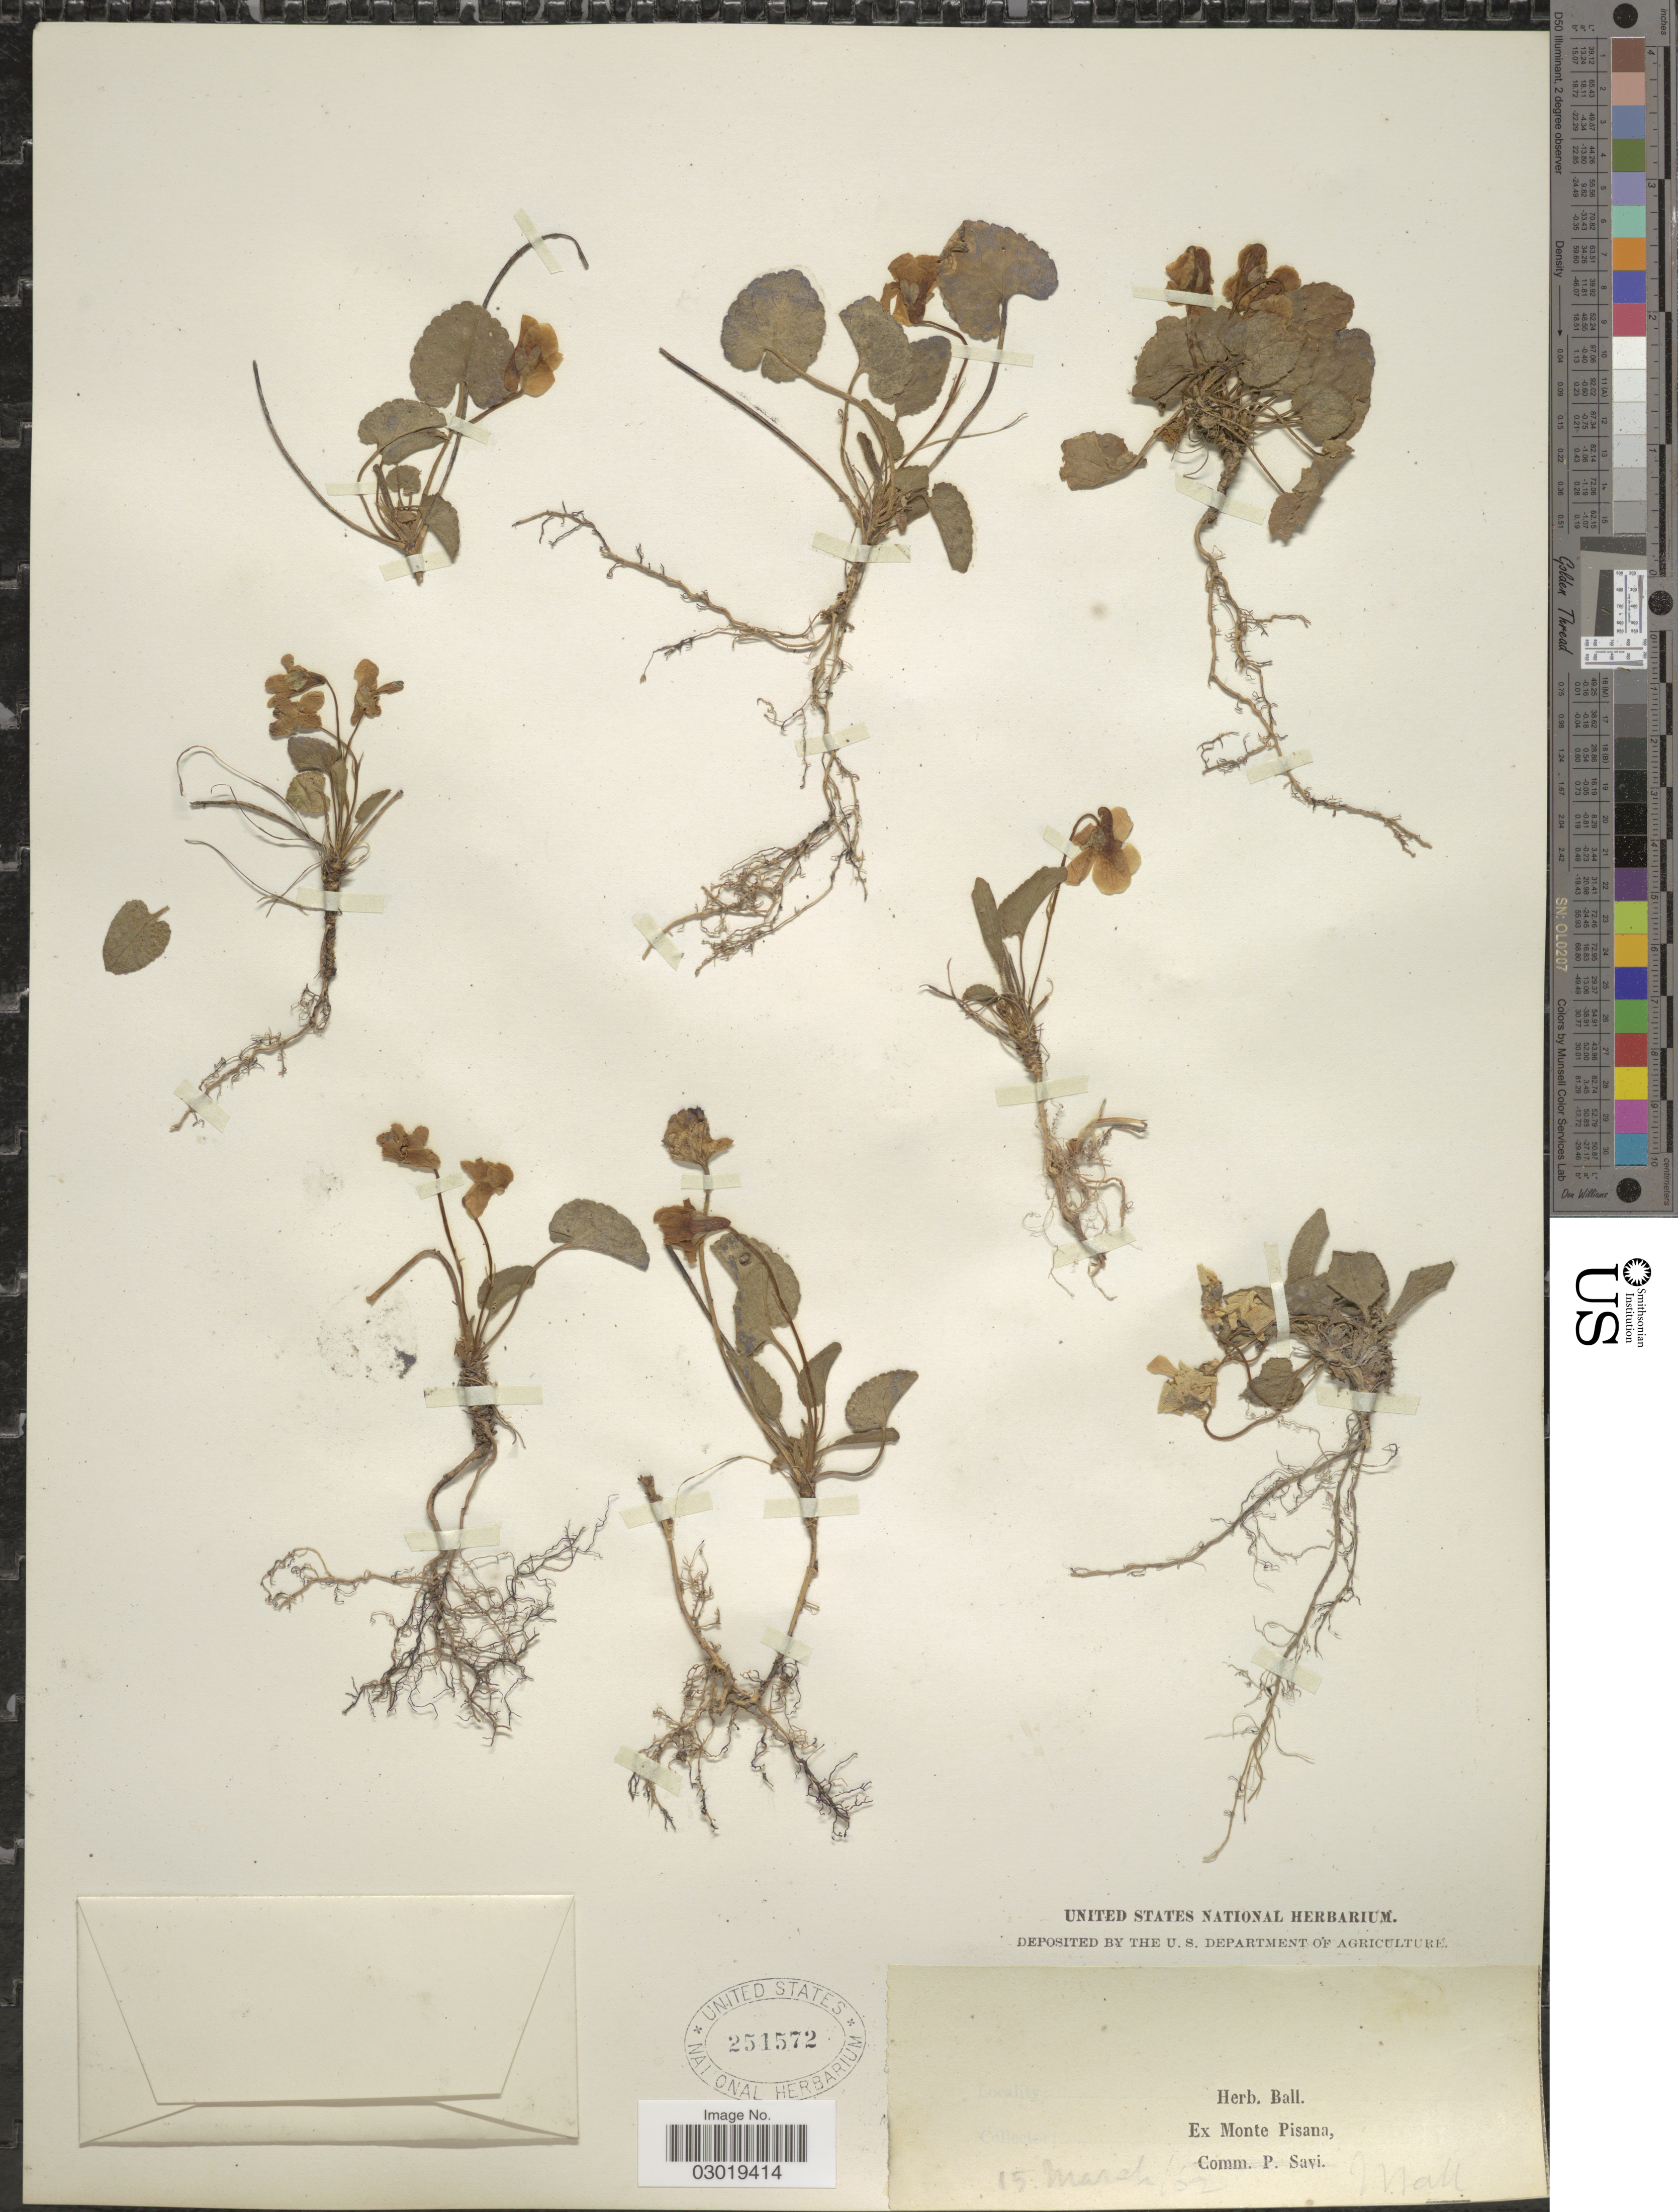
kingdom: Plantae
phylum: Tracheophyta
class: Magnoliopsida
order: Malpighiales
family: Violaceae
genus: Viola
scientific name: Viola sp.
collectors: J. Ball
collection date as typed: Transcribed d/m/y: 15/3/62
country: Italy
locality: Monte Pisana.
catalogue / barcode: US 251572